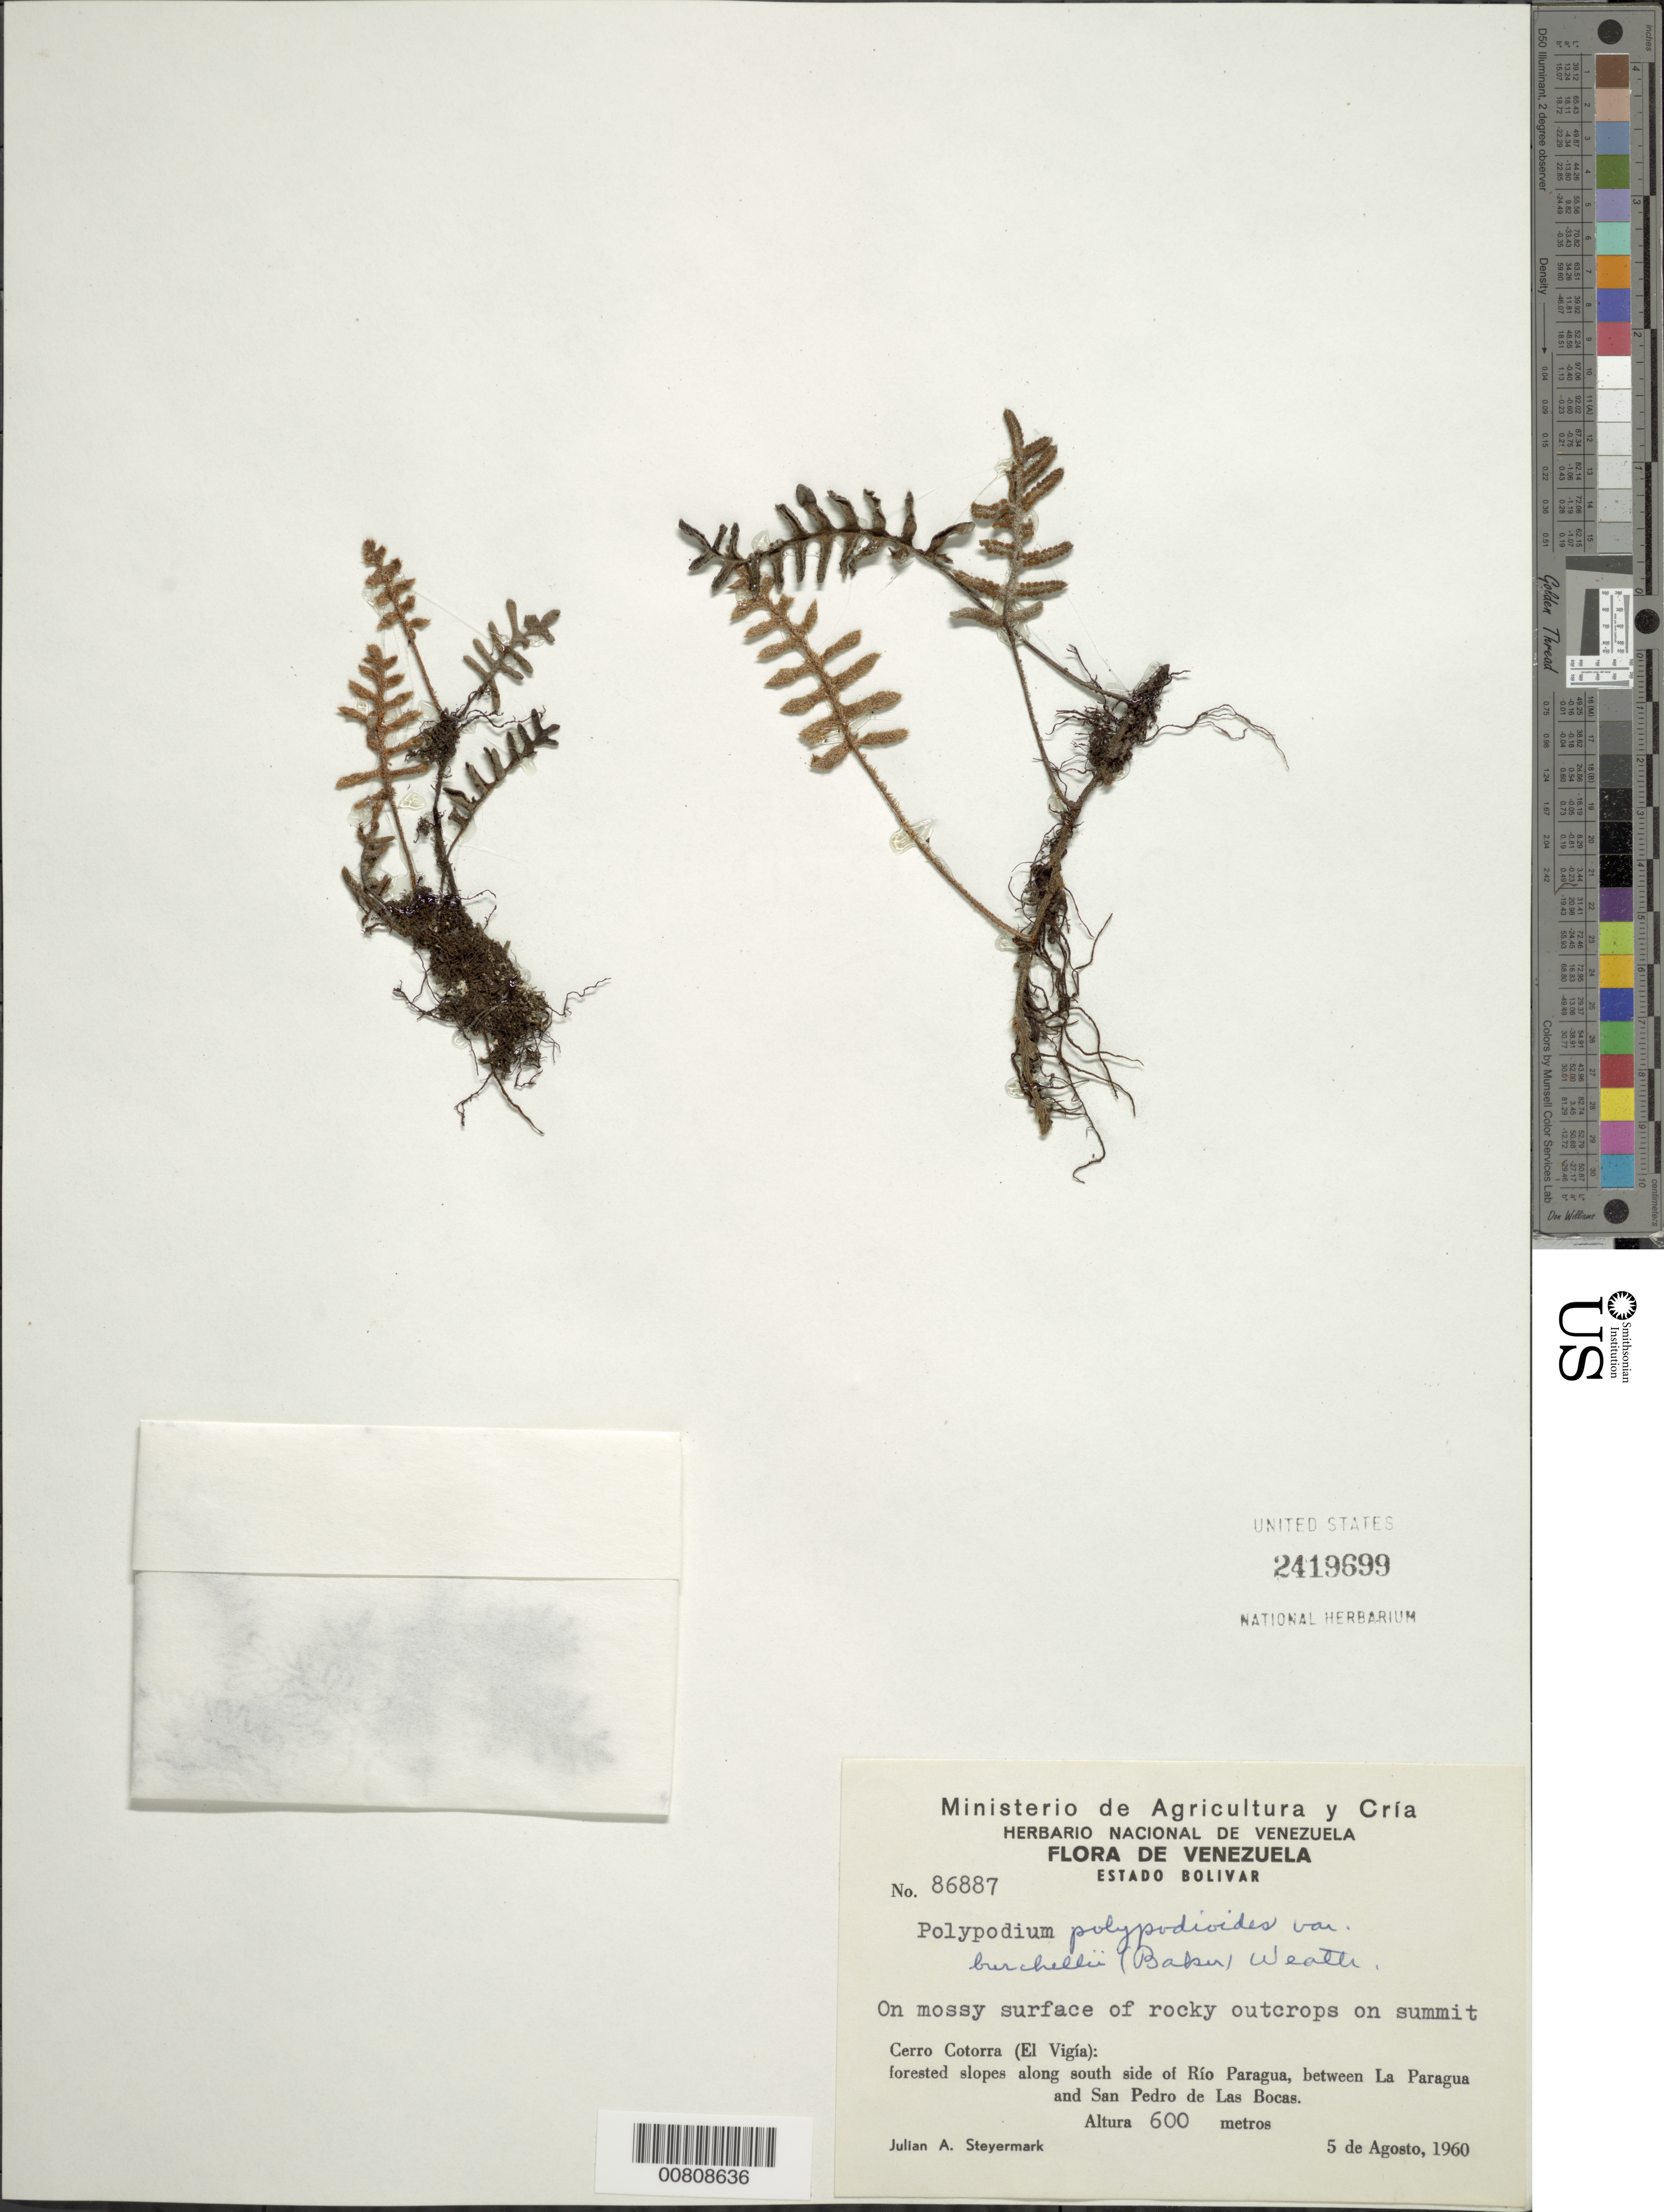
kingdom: Plantae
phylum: Tracheophyta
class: Polypodiopsida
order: Polypodiales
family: Polypodiaceae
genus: Pleopeltis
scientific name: Pleopeltis polypodioides var. burchellii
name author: (Baker) A.R. Sm.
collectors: J. Steyermark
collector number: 86887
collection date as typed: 5-Aug-60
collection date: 1960-08-05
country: Venezuela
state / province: Bolívar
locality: Río Paragua, between La Paragua and San Pedro de Las Bocas, on Cerro Cotorra (El Vigía)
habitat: On mossy surface of rocky outcrops on summit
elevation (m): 600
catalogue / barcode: US 2419699